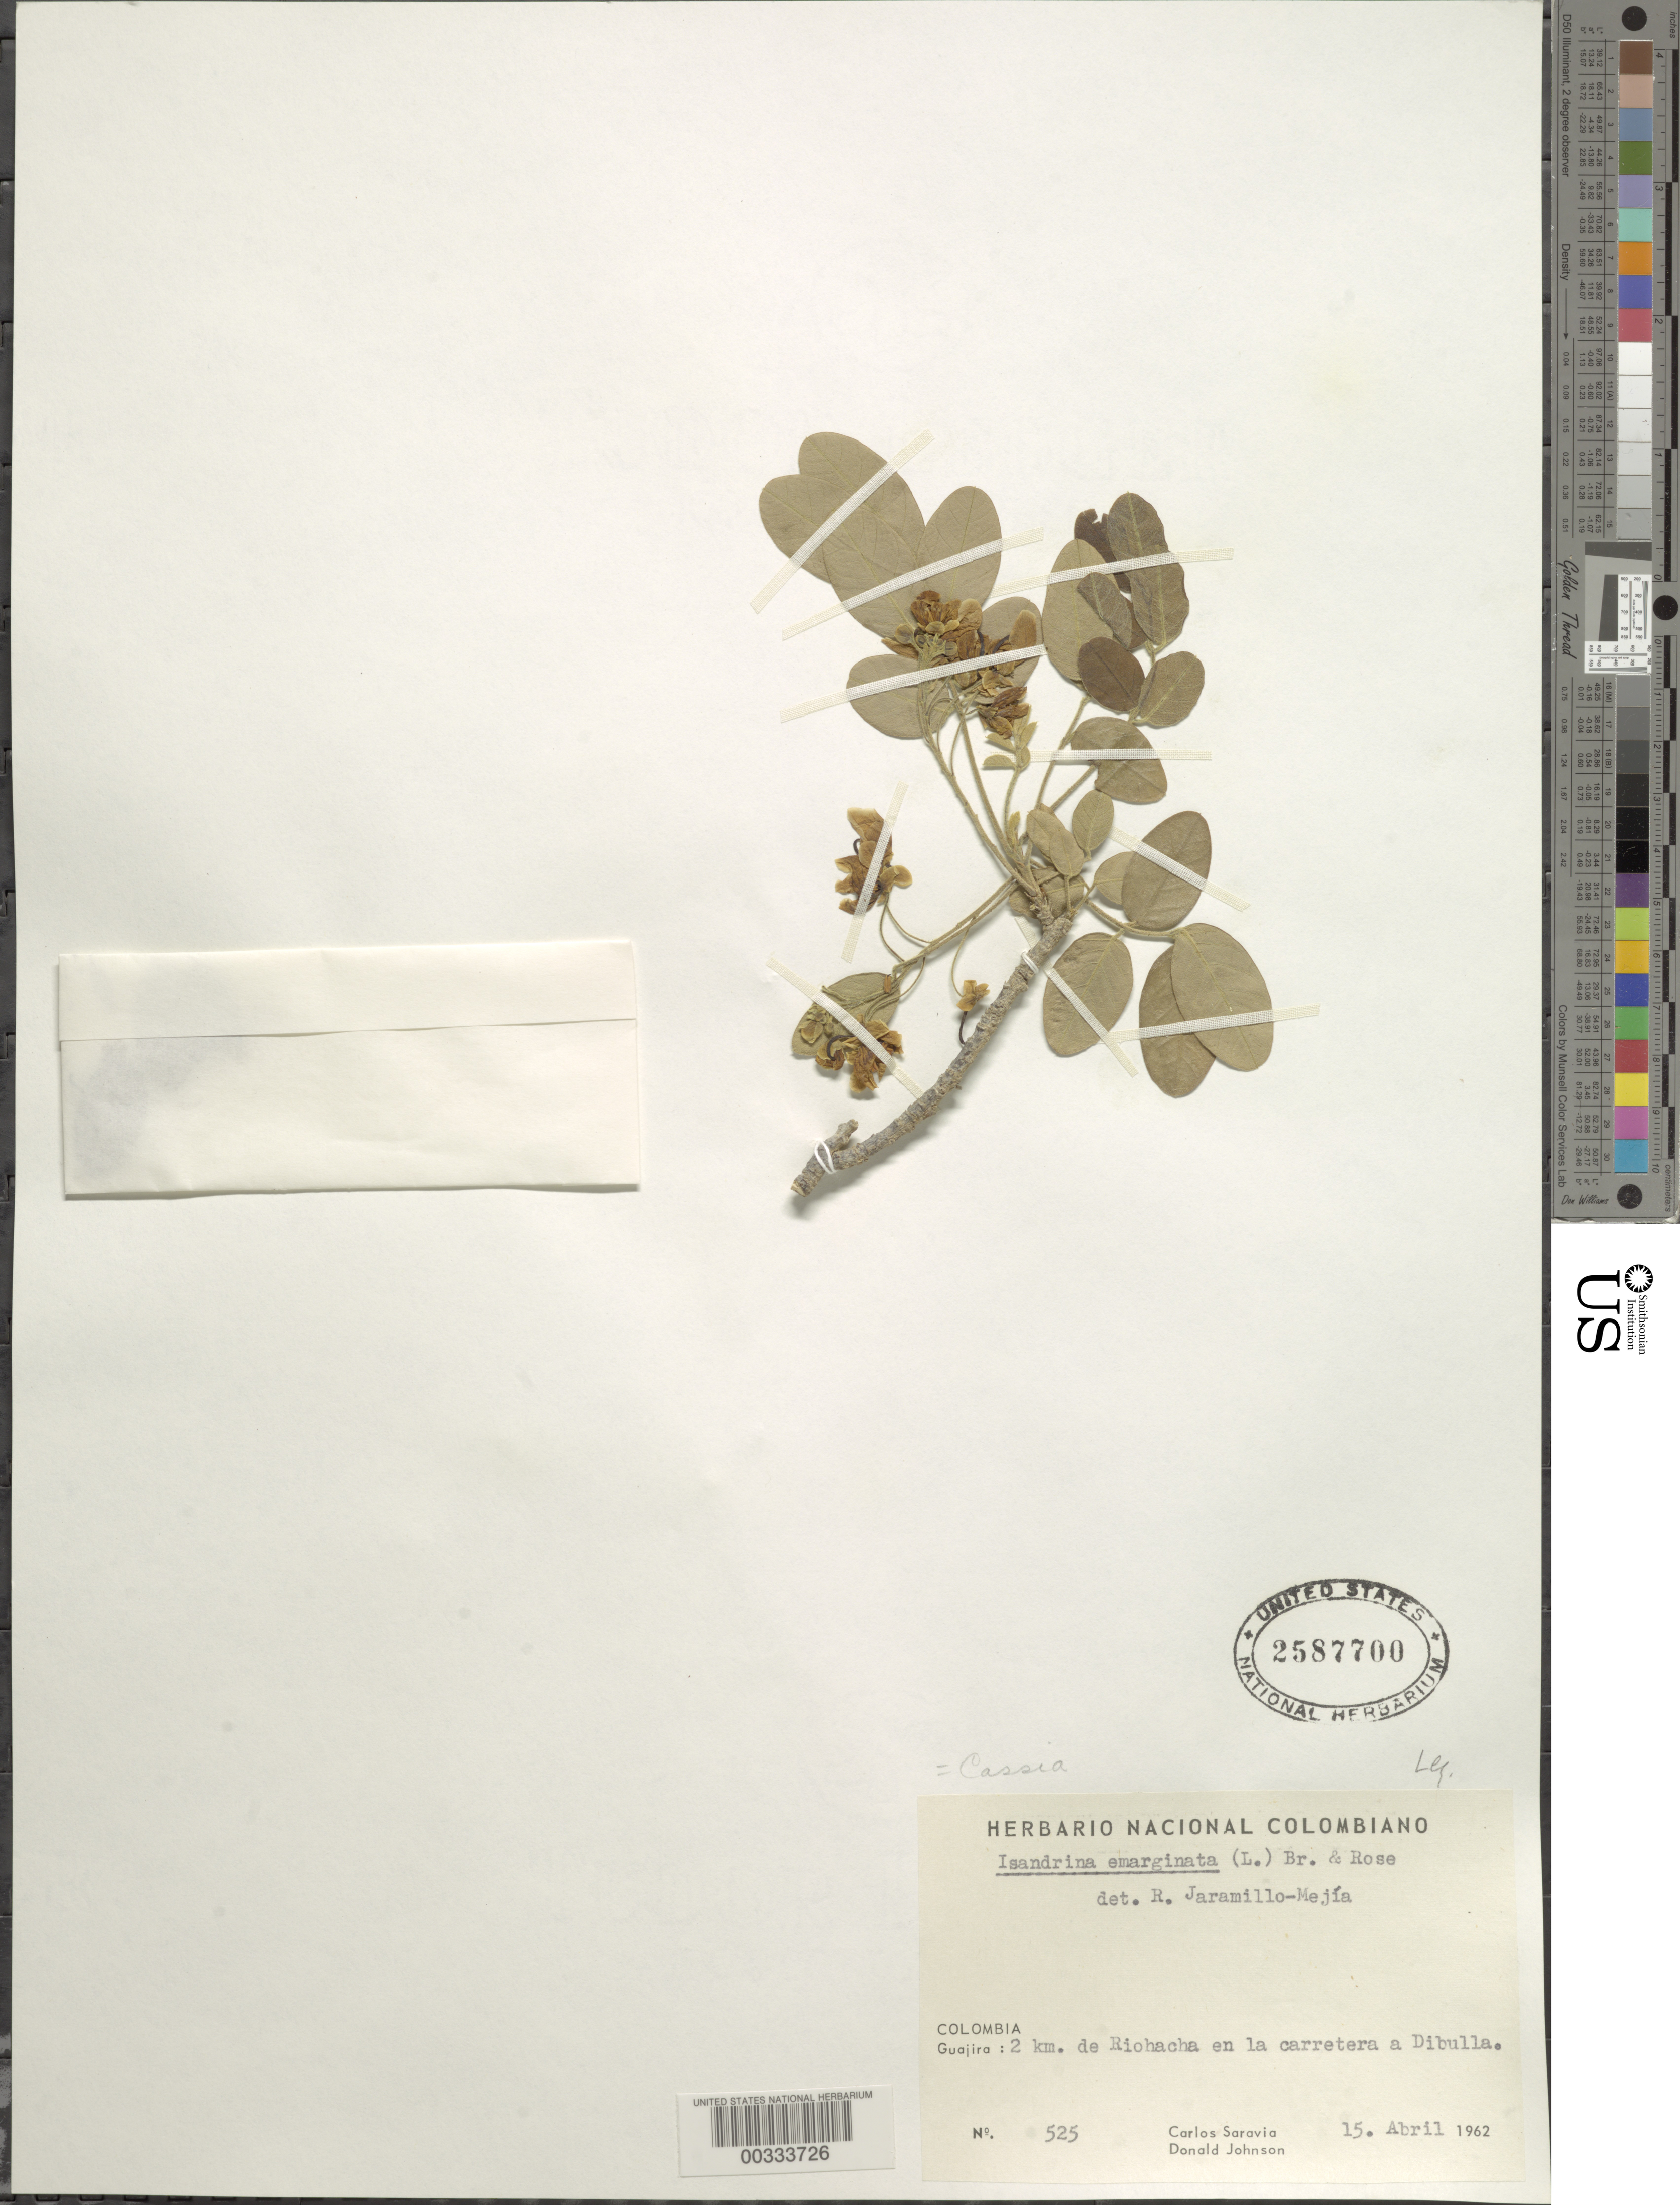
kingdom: Plantae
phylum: Tracheophyta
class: Magnoliopsida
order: Fabales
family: Fabaceae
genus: Senna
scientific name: Senna atomaria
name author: (L.) H.S. Irwin & Barneby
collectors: C. Saravia T. & D. Johnson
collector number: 525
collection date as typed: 15 Apr 1962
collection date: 1962-04-15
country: Colombia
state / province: La Guajira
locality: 2 km to Rio Hacha on the road to Dibulla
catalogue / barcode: US 2587700